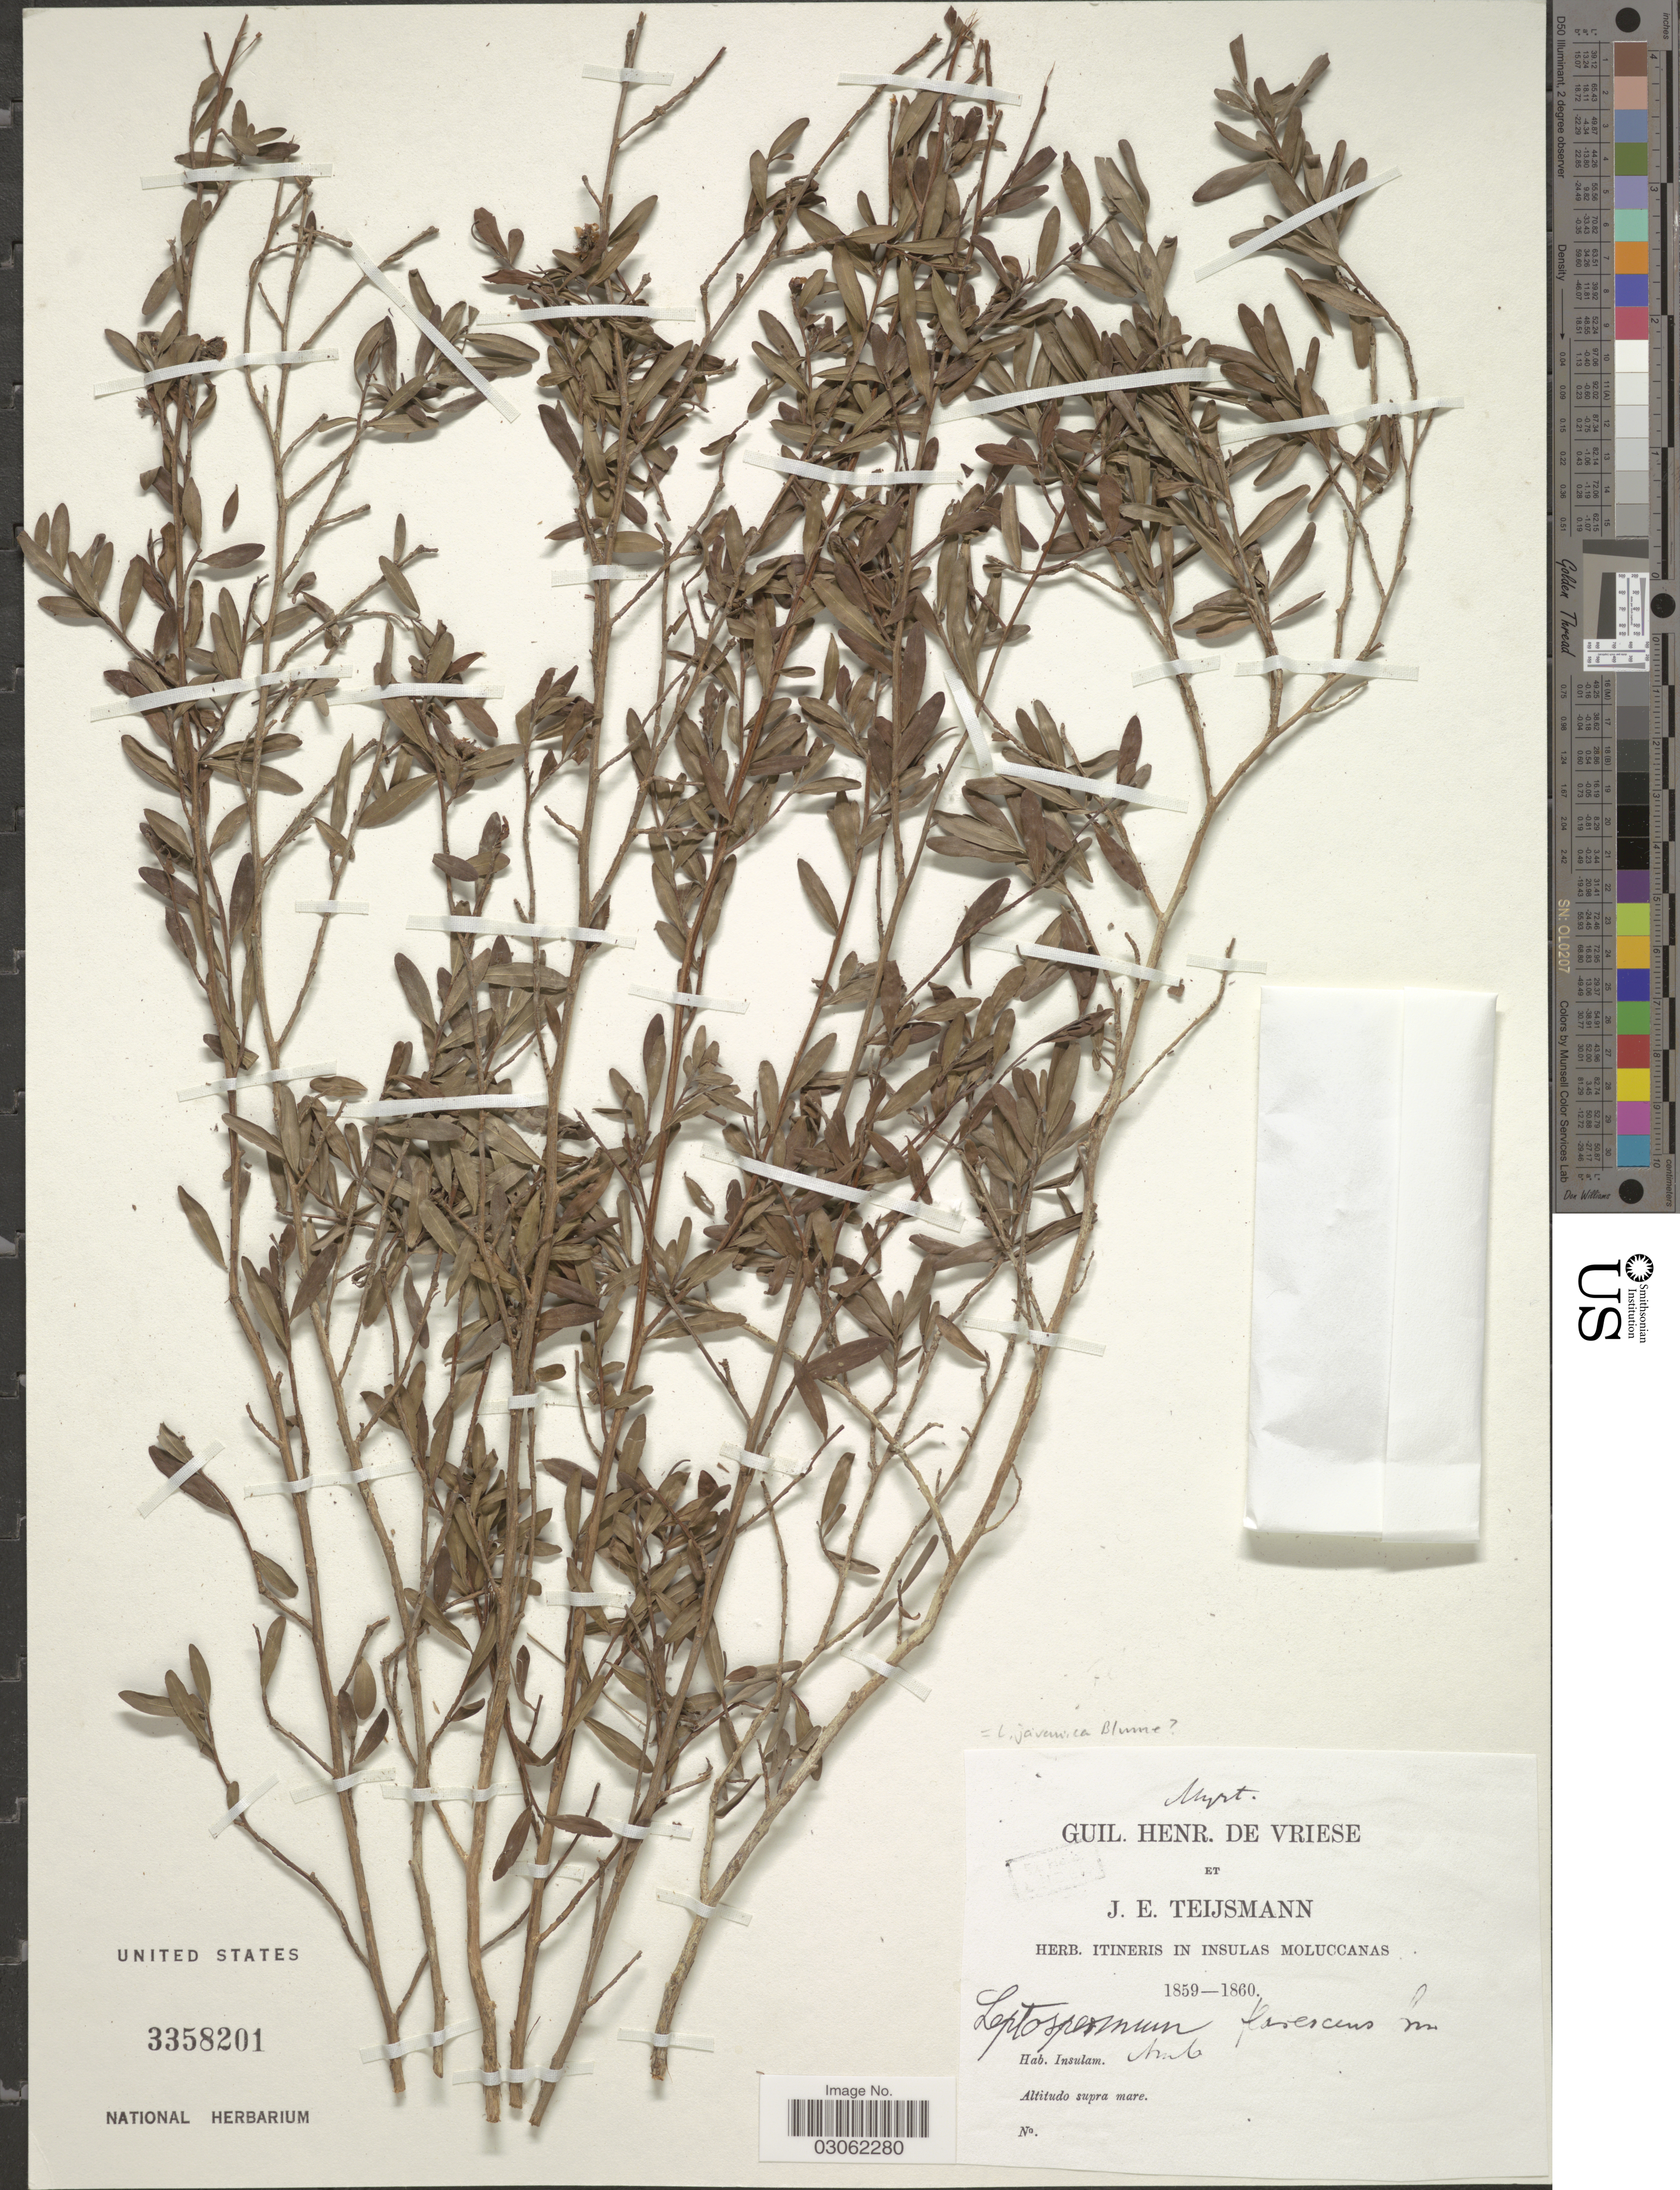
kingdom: Plantae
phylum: Tracheophyta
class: Magnoliopsida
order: Myrtales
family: Myrtaceae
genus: Leptospermum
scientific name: Leptospermum javanicum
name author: Blume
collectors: G. H. Vriese & J. Teijsmann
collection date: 1859/1860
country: Indonesia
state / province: Maluku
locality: Insulas Moluccanas. [unsure placement]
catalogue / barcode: US 3358201